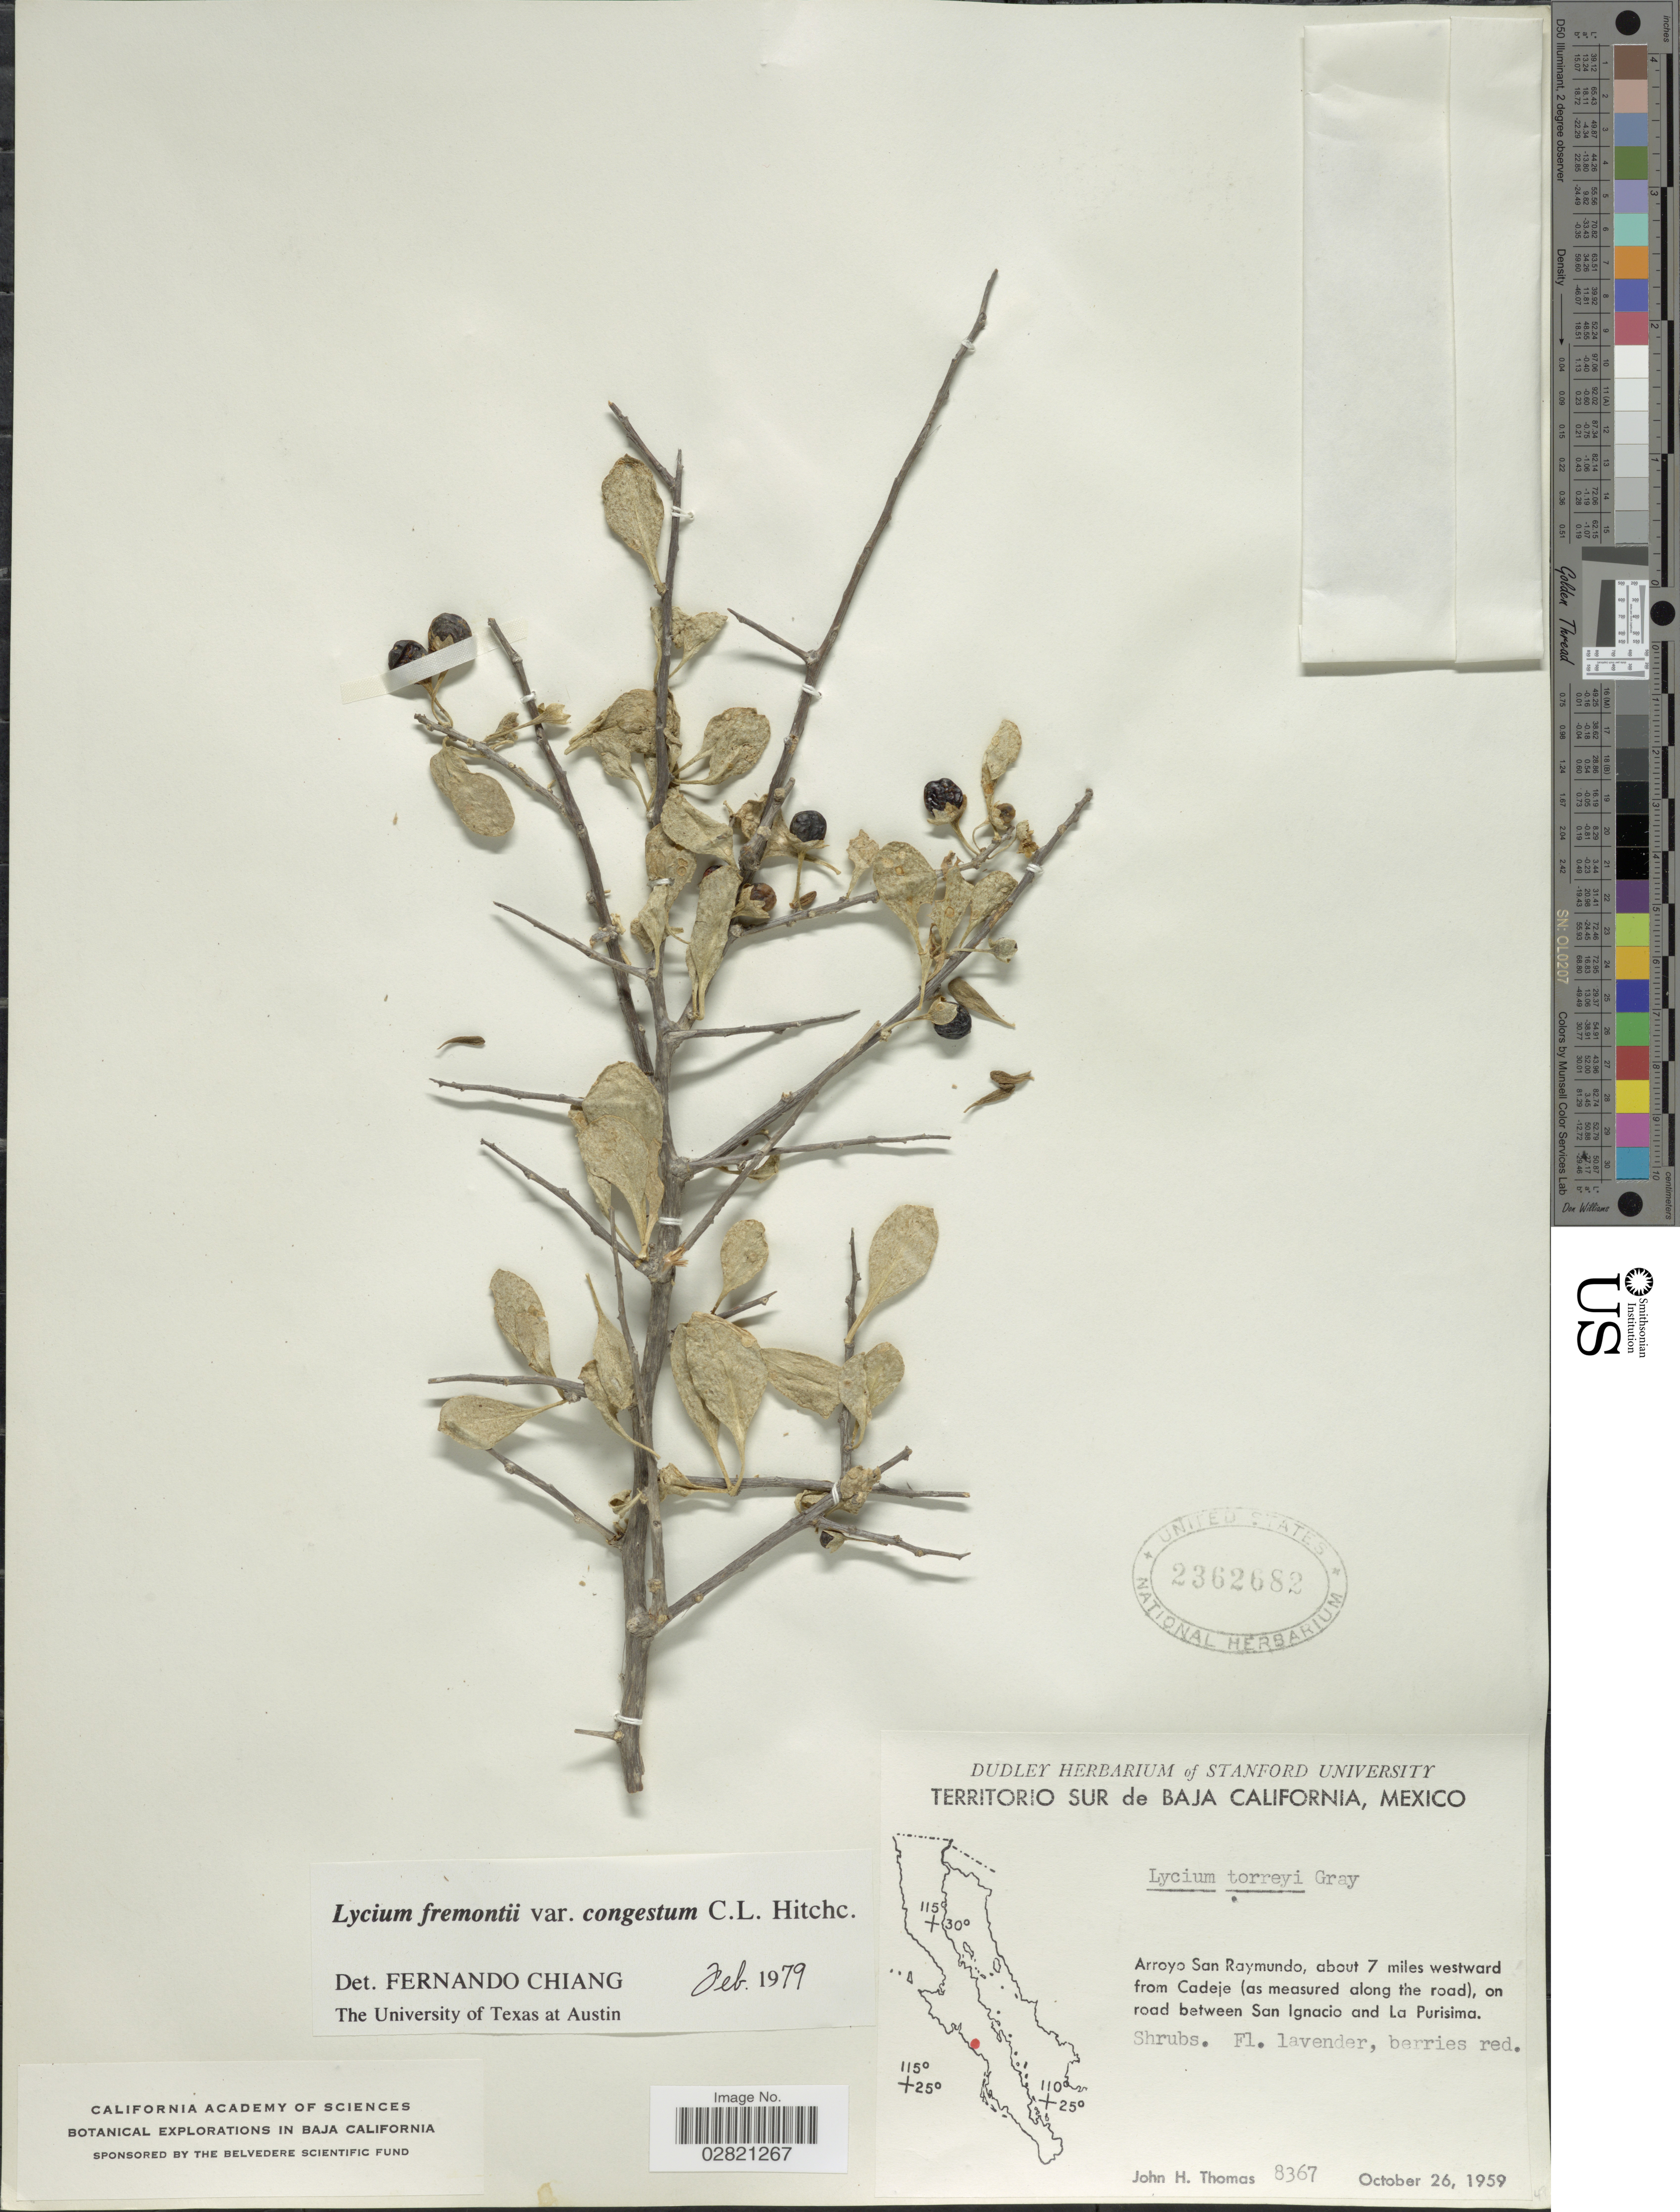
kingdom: Plantae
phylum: Tracheophyta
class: Magnoliopsida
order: Solanales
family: Solanaceae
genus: Lycium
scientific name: Lycium fremontii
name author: A. Gray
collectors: J. H. Thomas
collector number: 8367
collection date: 1959-10-26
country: Mexico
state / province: Baja California Sur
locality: Territorio Sur de Baja California, Arroyo San Raymundo, about 7 miles westward from Cadeje (as measured along the road), on road between San Ignacio and La Purisima.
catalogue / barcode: US 2362682